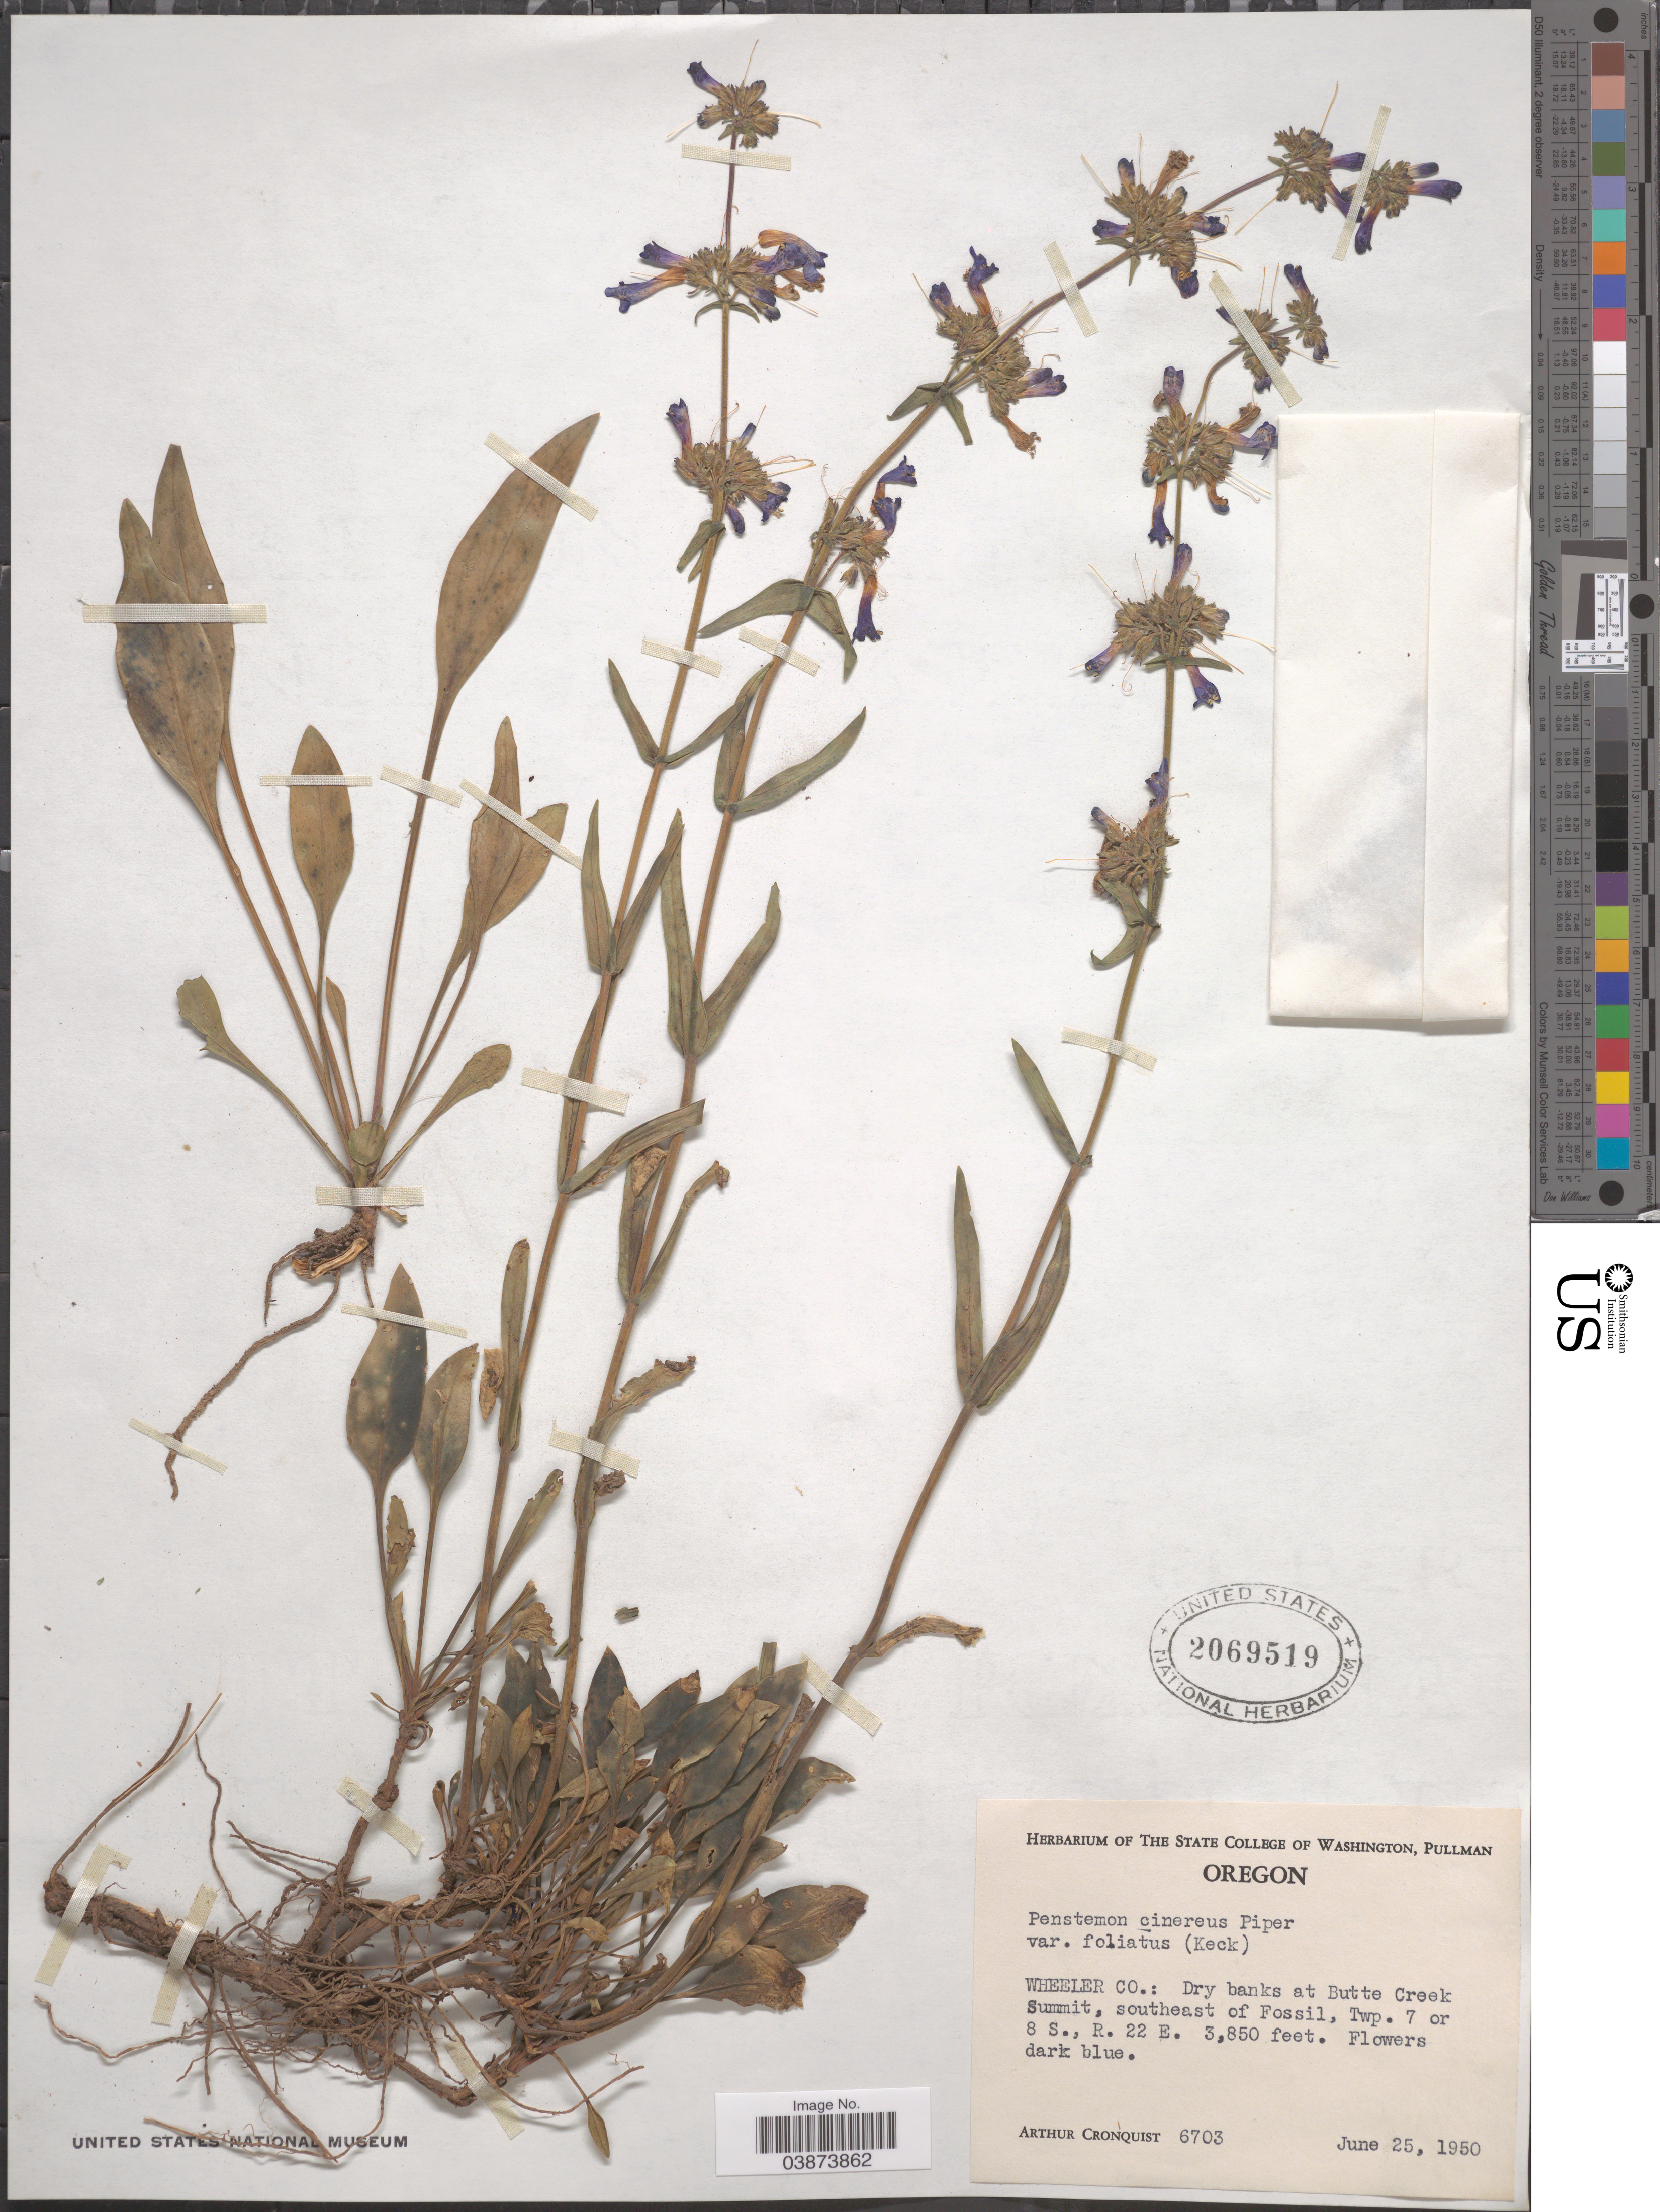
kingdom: Plantae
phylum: Tracheophyta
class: Magnoliopsida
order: Lamiales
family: Plantaginaceae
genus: Penstemon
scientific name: Penstemon cinereus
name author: Piper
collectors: A. J. Cronquist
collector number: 6703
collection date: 1950-06-25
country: United States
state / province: Oregon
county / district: Wheeler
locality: Wheeler Co.: Dry banks at Butte Creek Summit, southeast of Fossil, Twp. 7 or 8 S., R. 22 E.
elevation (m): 1173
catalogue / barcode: US 2069519